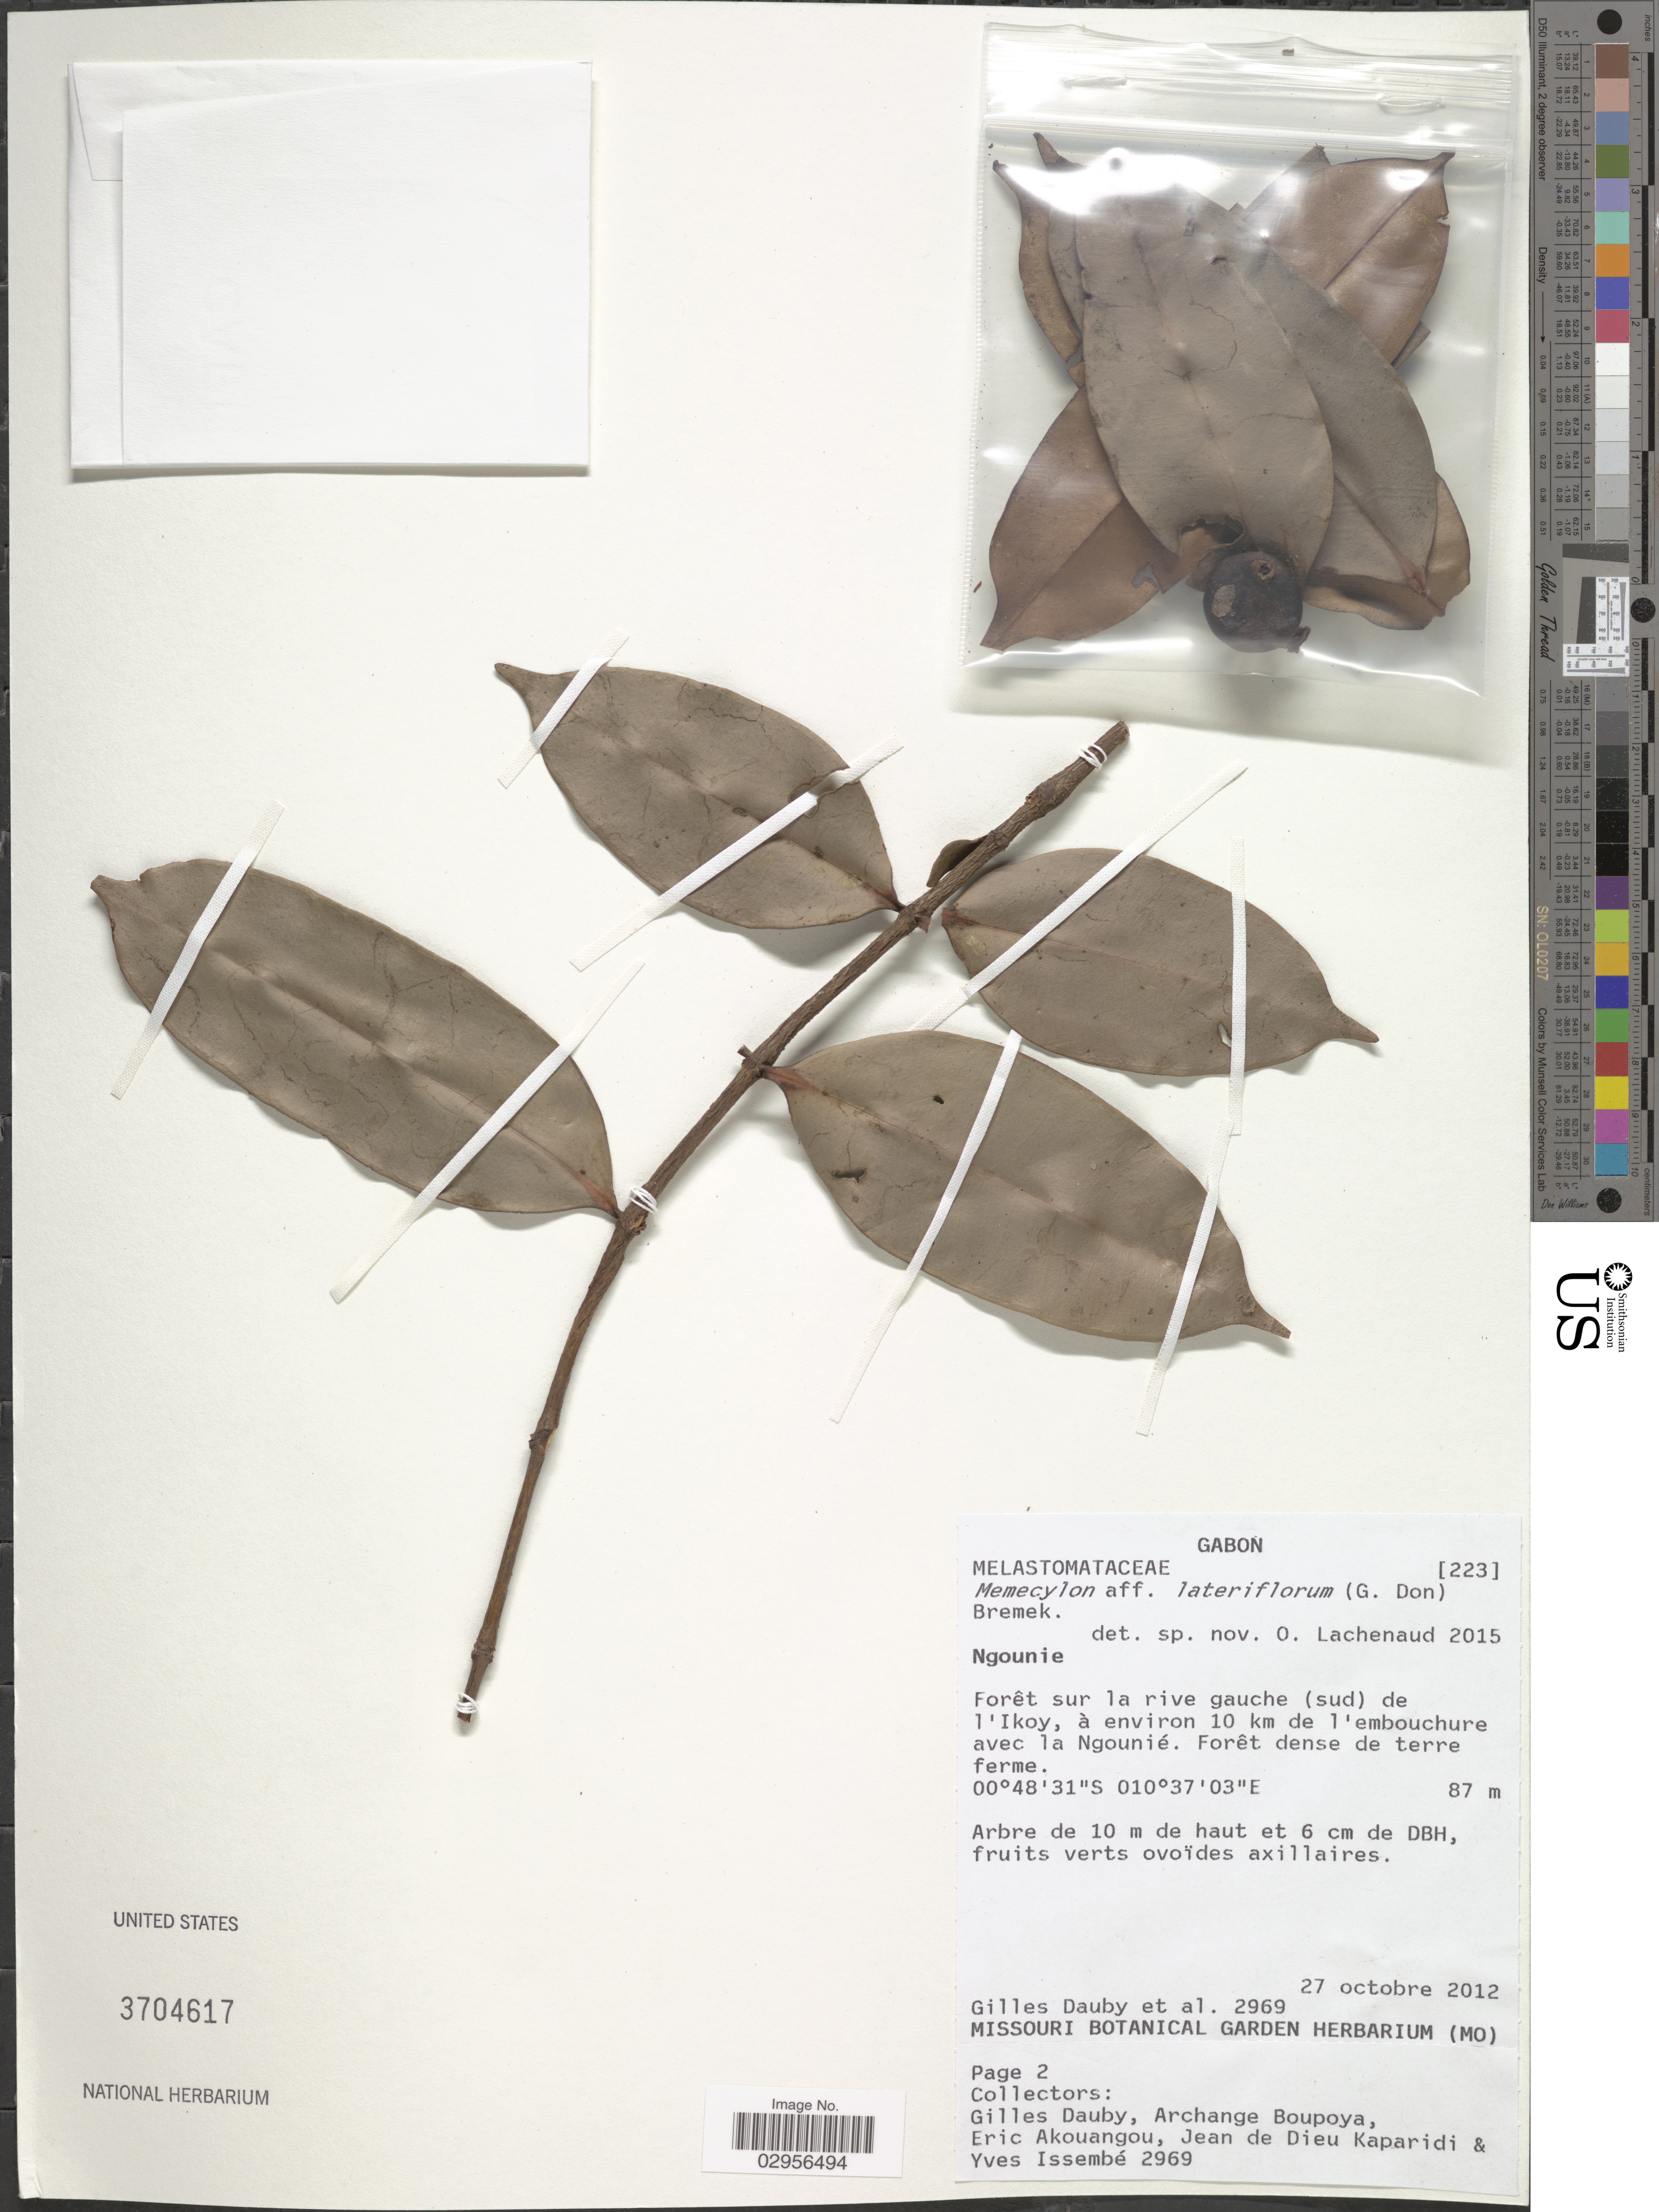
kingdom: Plantae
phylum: Tracheophyta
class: Magnoliopsida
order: Myrtales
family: Melastomataceae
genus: Memecylon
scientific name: Memecylon lateriflorum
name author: (G. Don) Bremek.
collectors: G. Dauby, A. Boupoya, E. Akouangou, J. de Dieu Kaparidi & Y. Issembé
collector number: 2969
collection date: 2012-10-27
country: Gabon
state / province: Ngounie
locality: Forêt sur la rive gauche (sud) de l'Ikoy, à environ 10 km de l'embouchure avec la Ngounié.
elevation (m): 87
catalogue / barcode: US 3704617